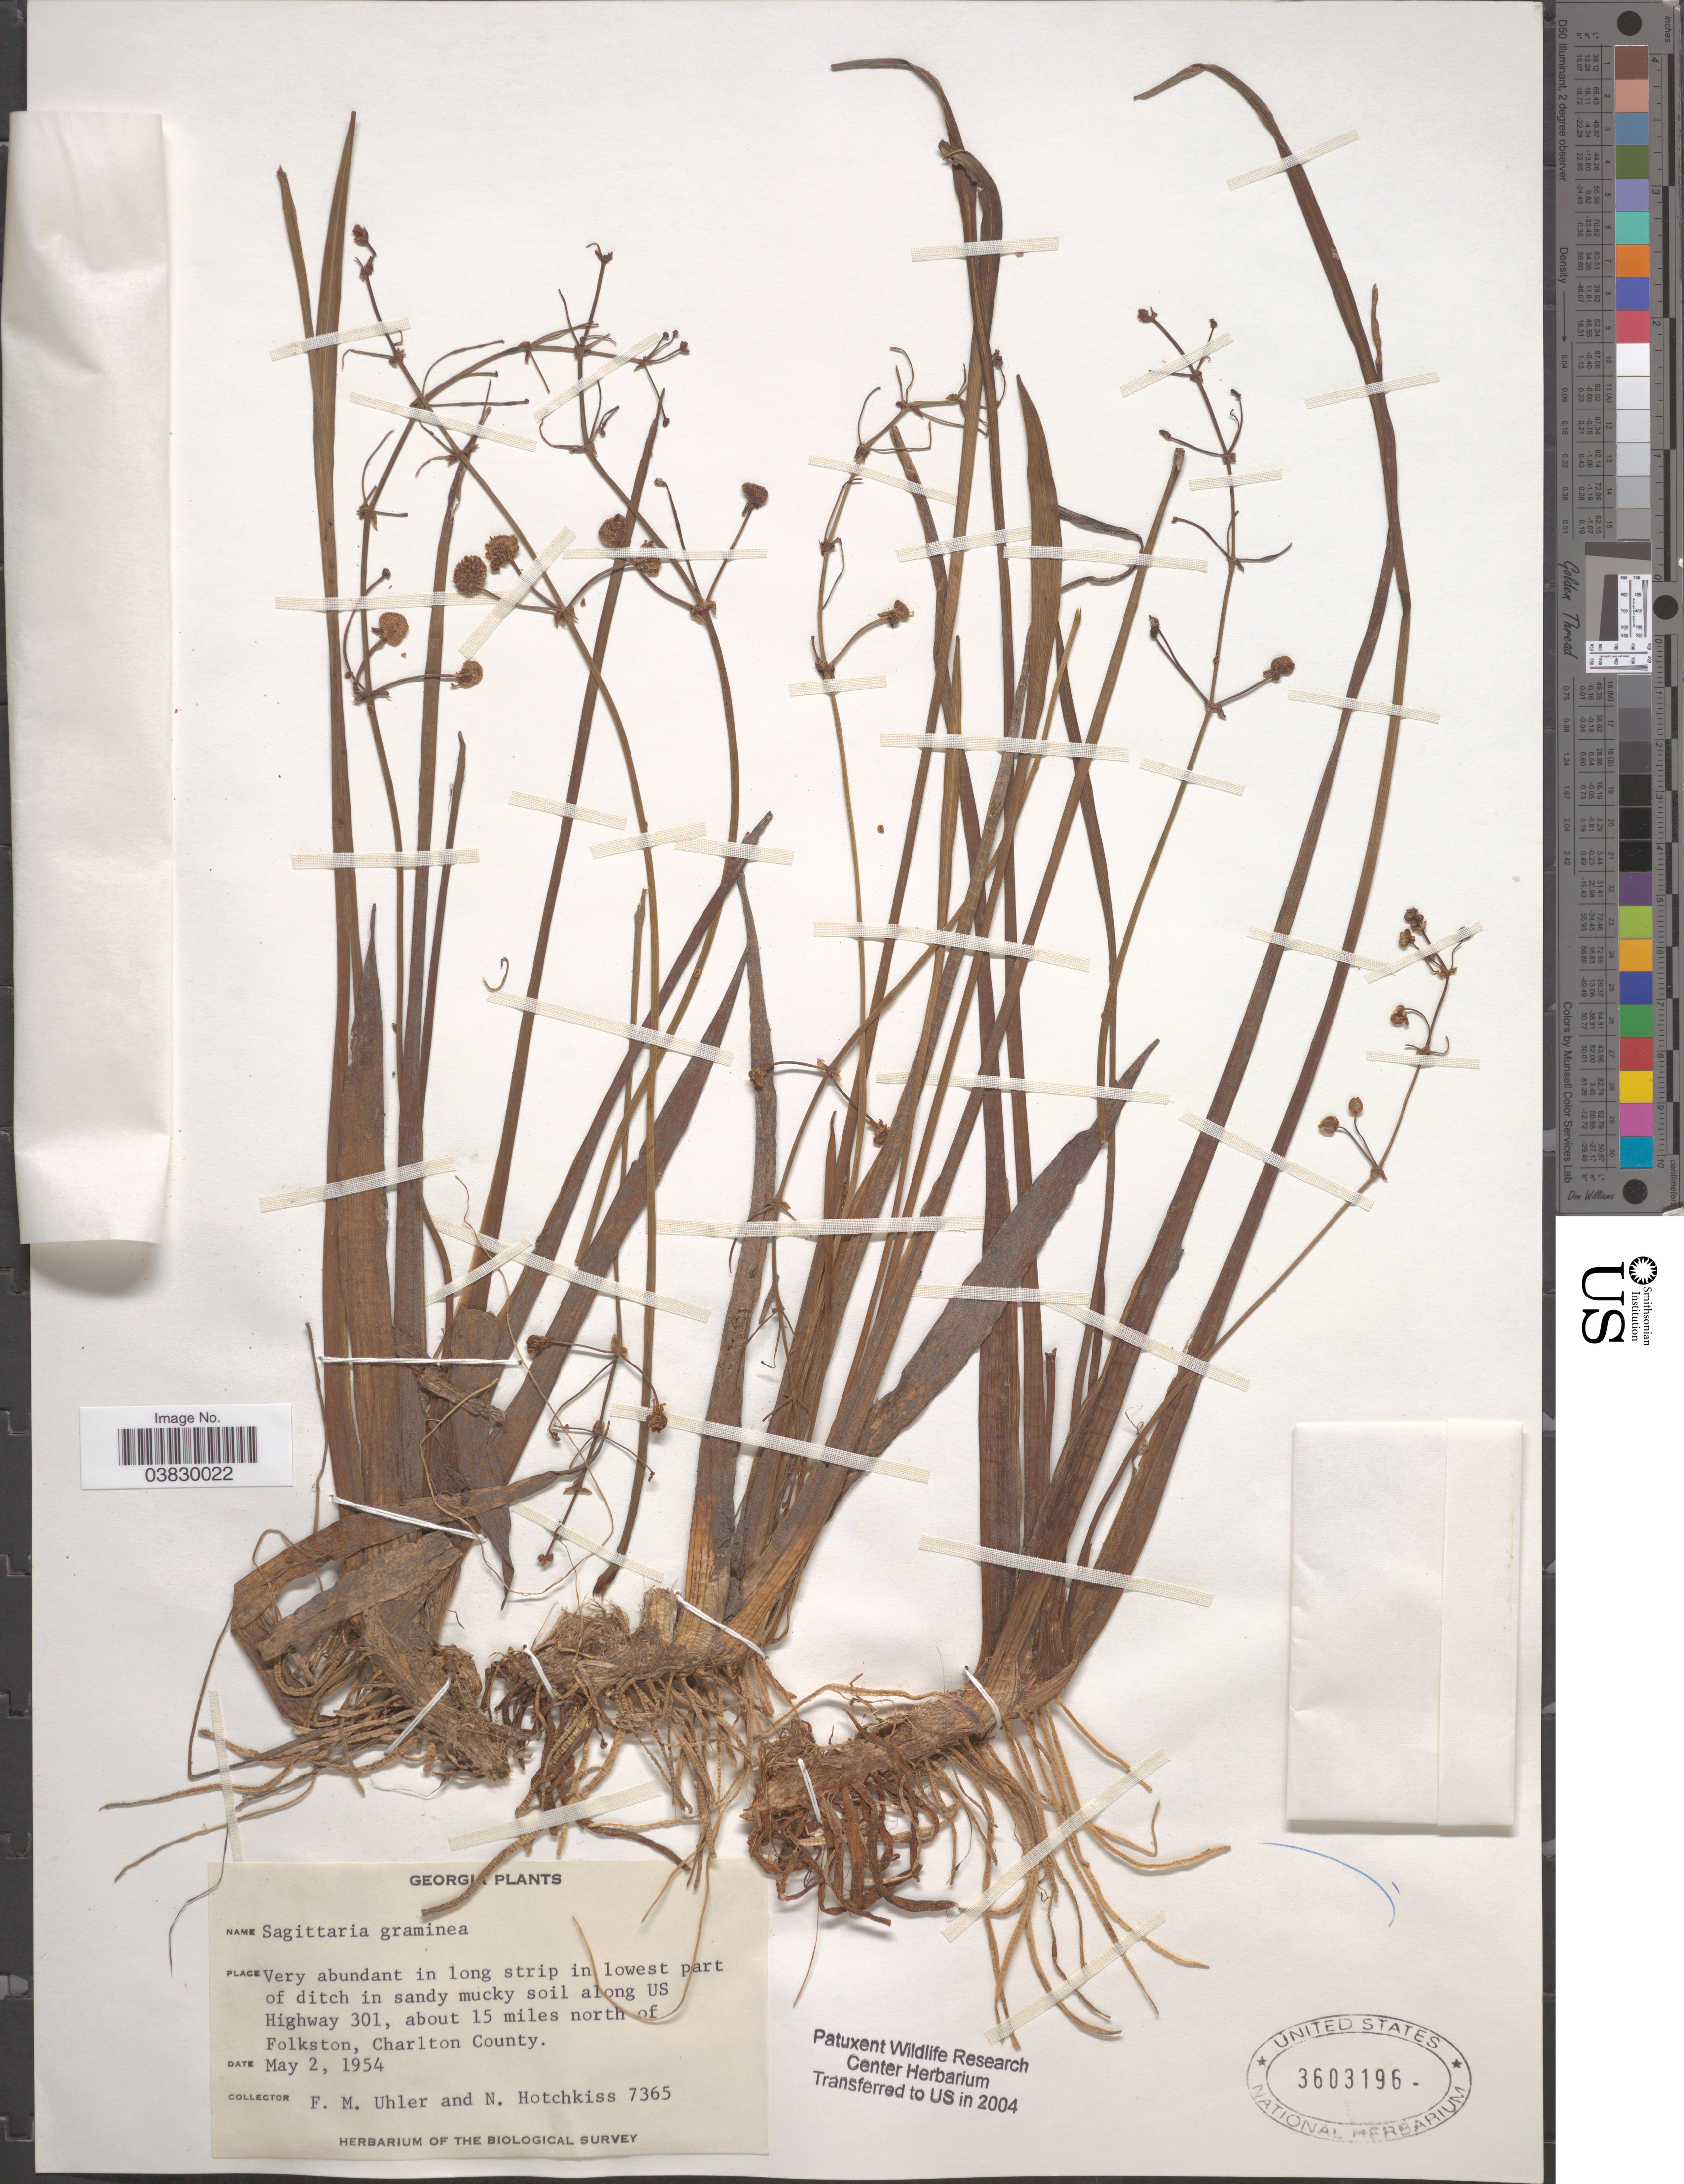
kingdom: Plantae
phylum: Tracheophyta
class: Liliopsida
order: Alismatales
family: Alismataceae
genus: Sagittaria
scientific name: Sagittaria graminea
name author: Michx.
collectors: F. M. Uhler & N. Hotchkiss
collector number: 7365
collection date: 1954-05-02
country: United States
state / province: Georgia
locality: Very abundant in long strip in lowest part of ditch in sandy mucky soil along US Highway 301, about 15 miles north of Folkston, Charlton County.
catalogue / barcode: US 3603196